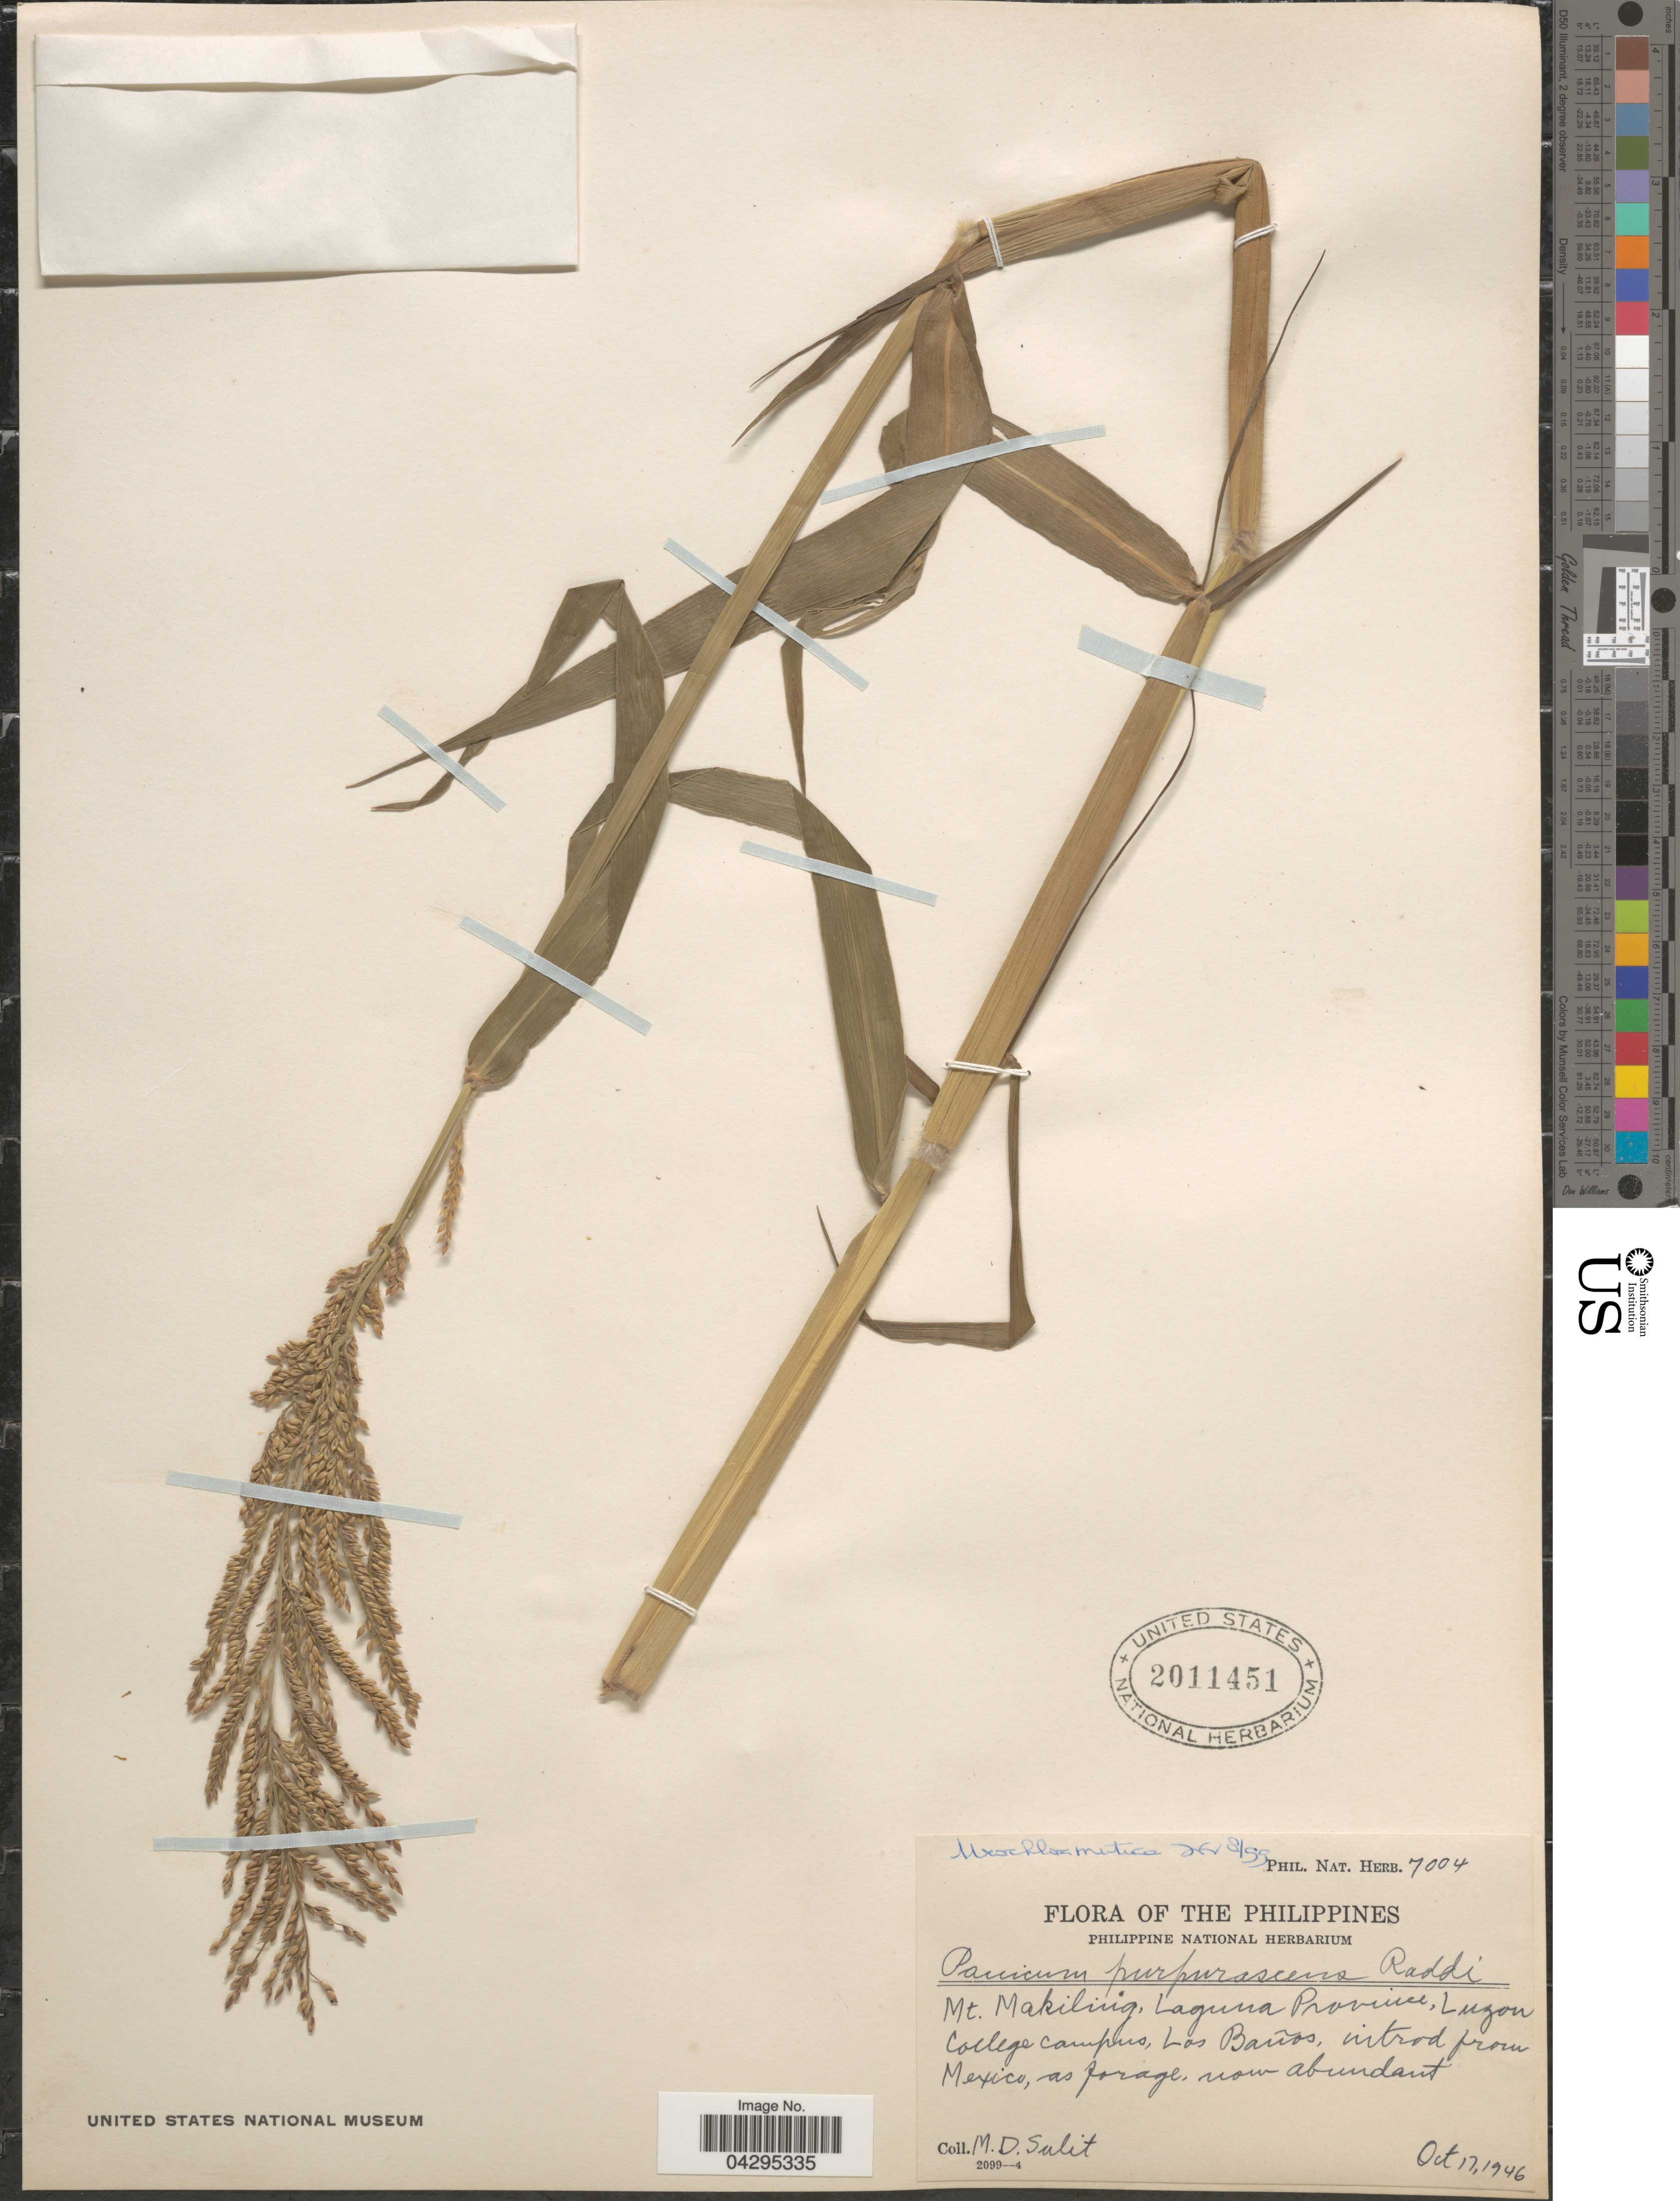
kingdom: Plantae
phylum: Tracheophyta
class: Liliopsida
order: Poales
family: Poaceae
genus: Urochloa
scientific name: Urochloa mutica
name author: (Forssk.) T.Q. Nguyen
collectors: M. Sulit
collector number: Phil. Nat. Herb. 7004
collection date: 1946-10-17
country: Philippines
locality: Mt. Makiling, Laguna Province, Luzon. College campus, Los Baños.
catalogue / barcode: US 2011451